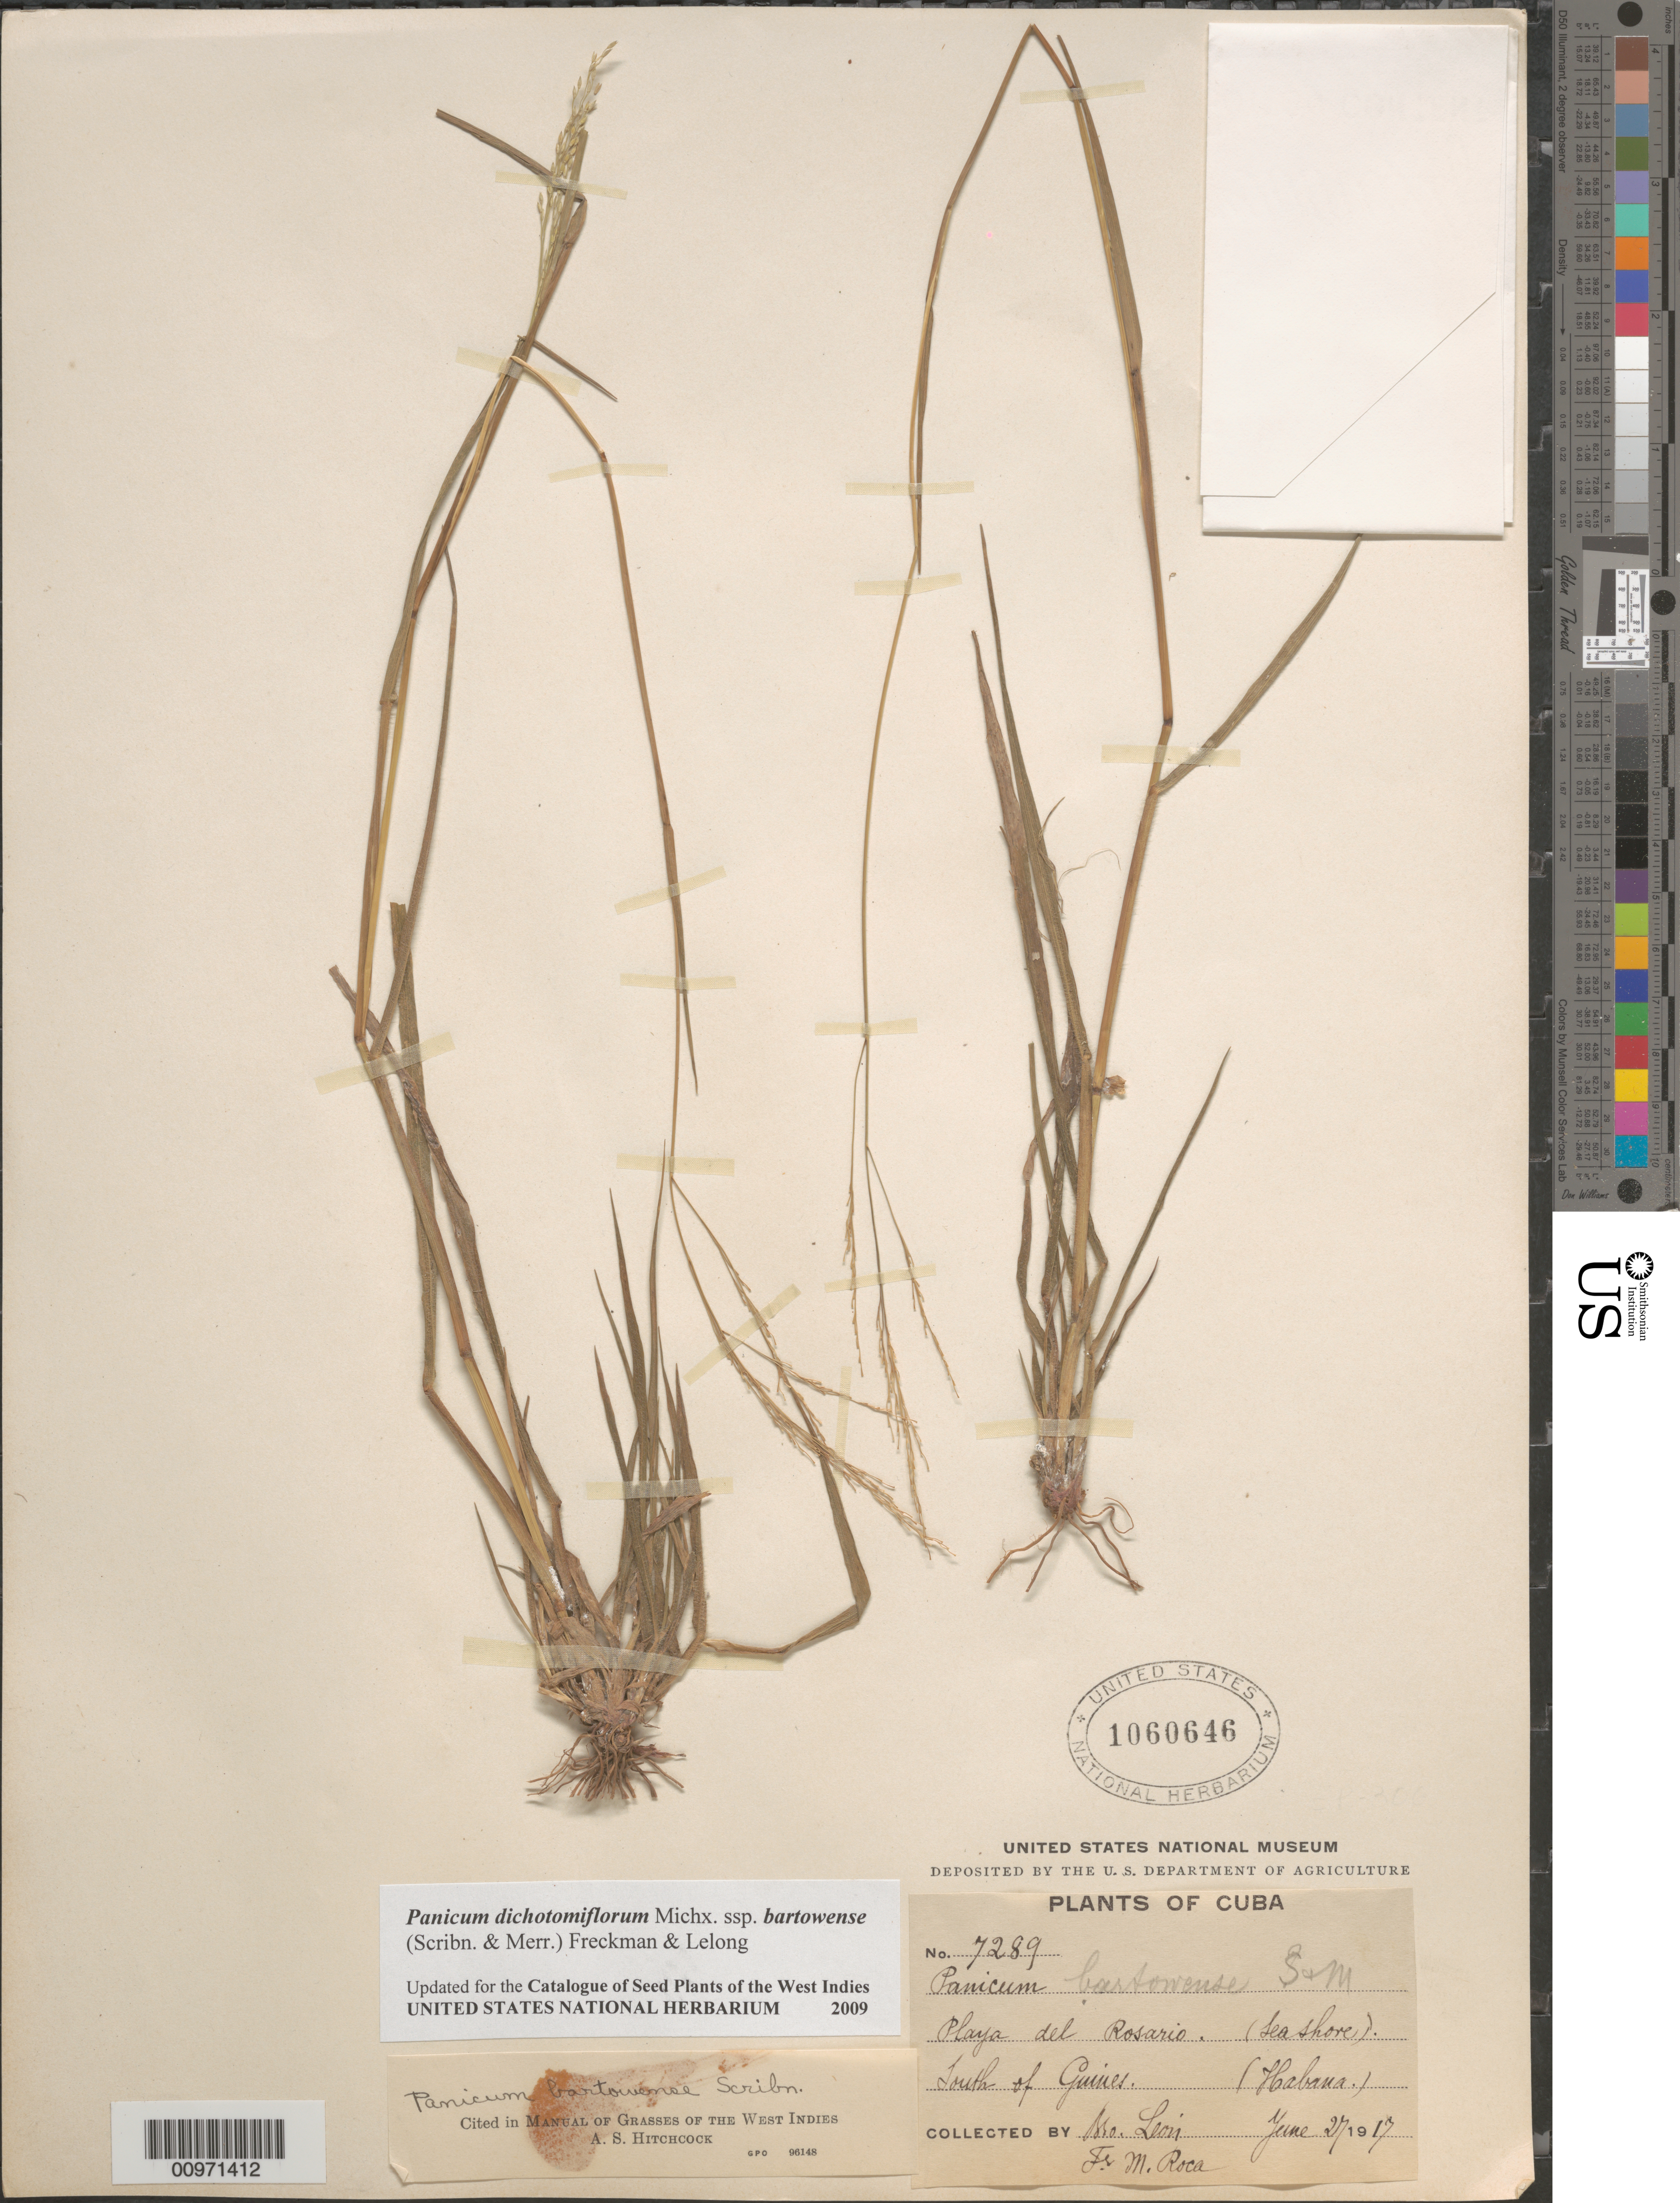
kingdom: Plantae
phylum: Tracheophyta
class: Liliopsida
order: Poales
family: Poaceae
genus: Panicum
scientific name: Panicum dichotomiflorum subsp. bartowense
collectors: Bro. León & F. Roca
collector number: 7289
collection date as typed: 27 Jun 1917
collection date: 1917-06-27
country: Cuba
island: Cuba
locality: Playa del Rosario, south of Guines (Habana)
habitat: Seashore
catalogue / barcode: US 1060646